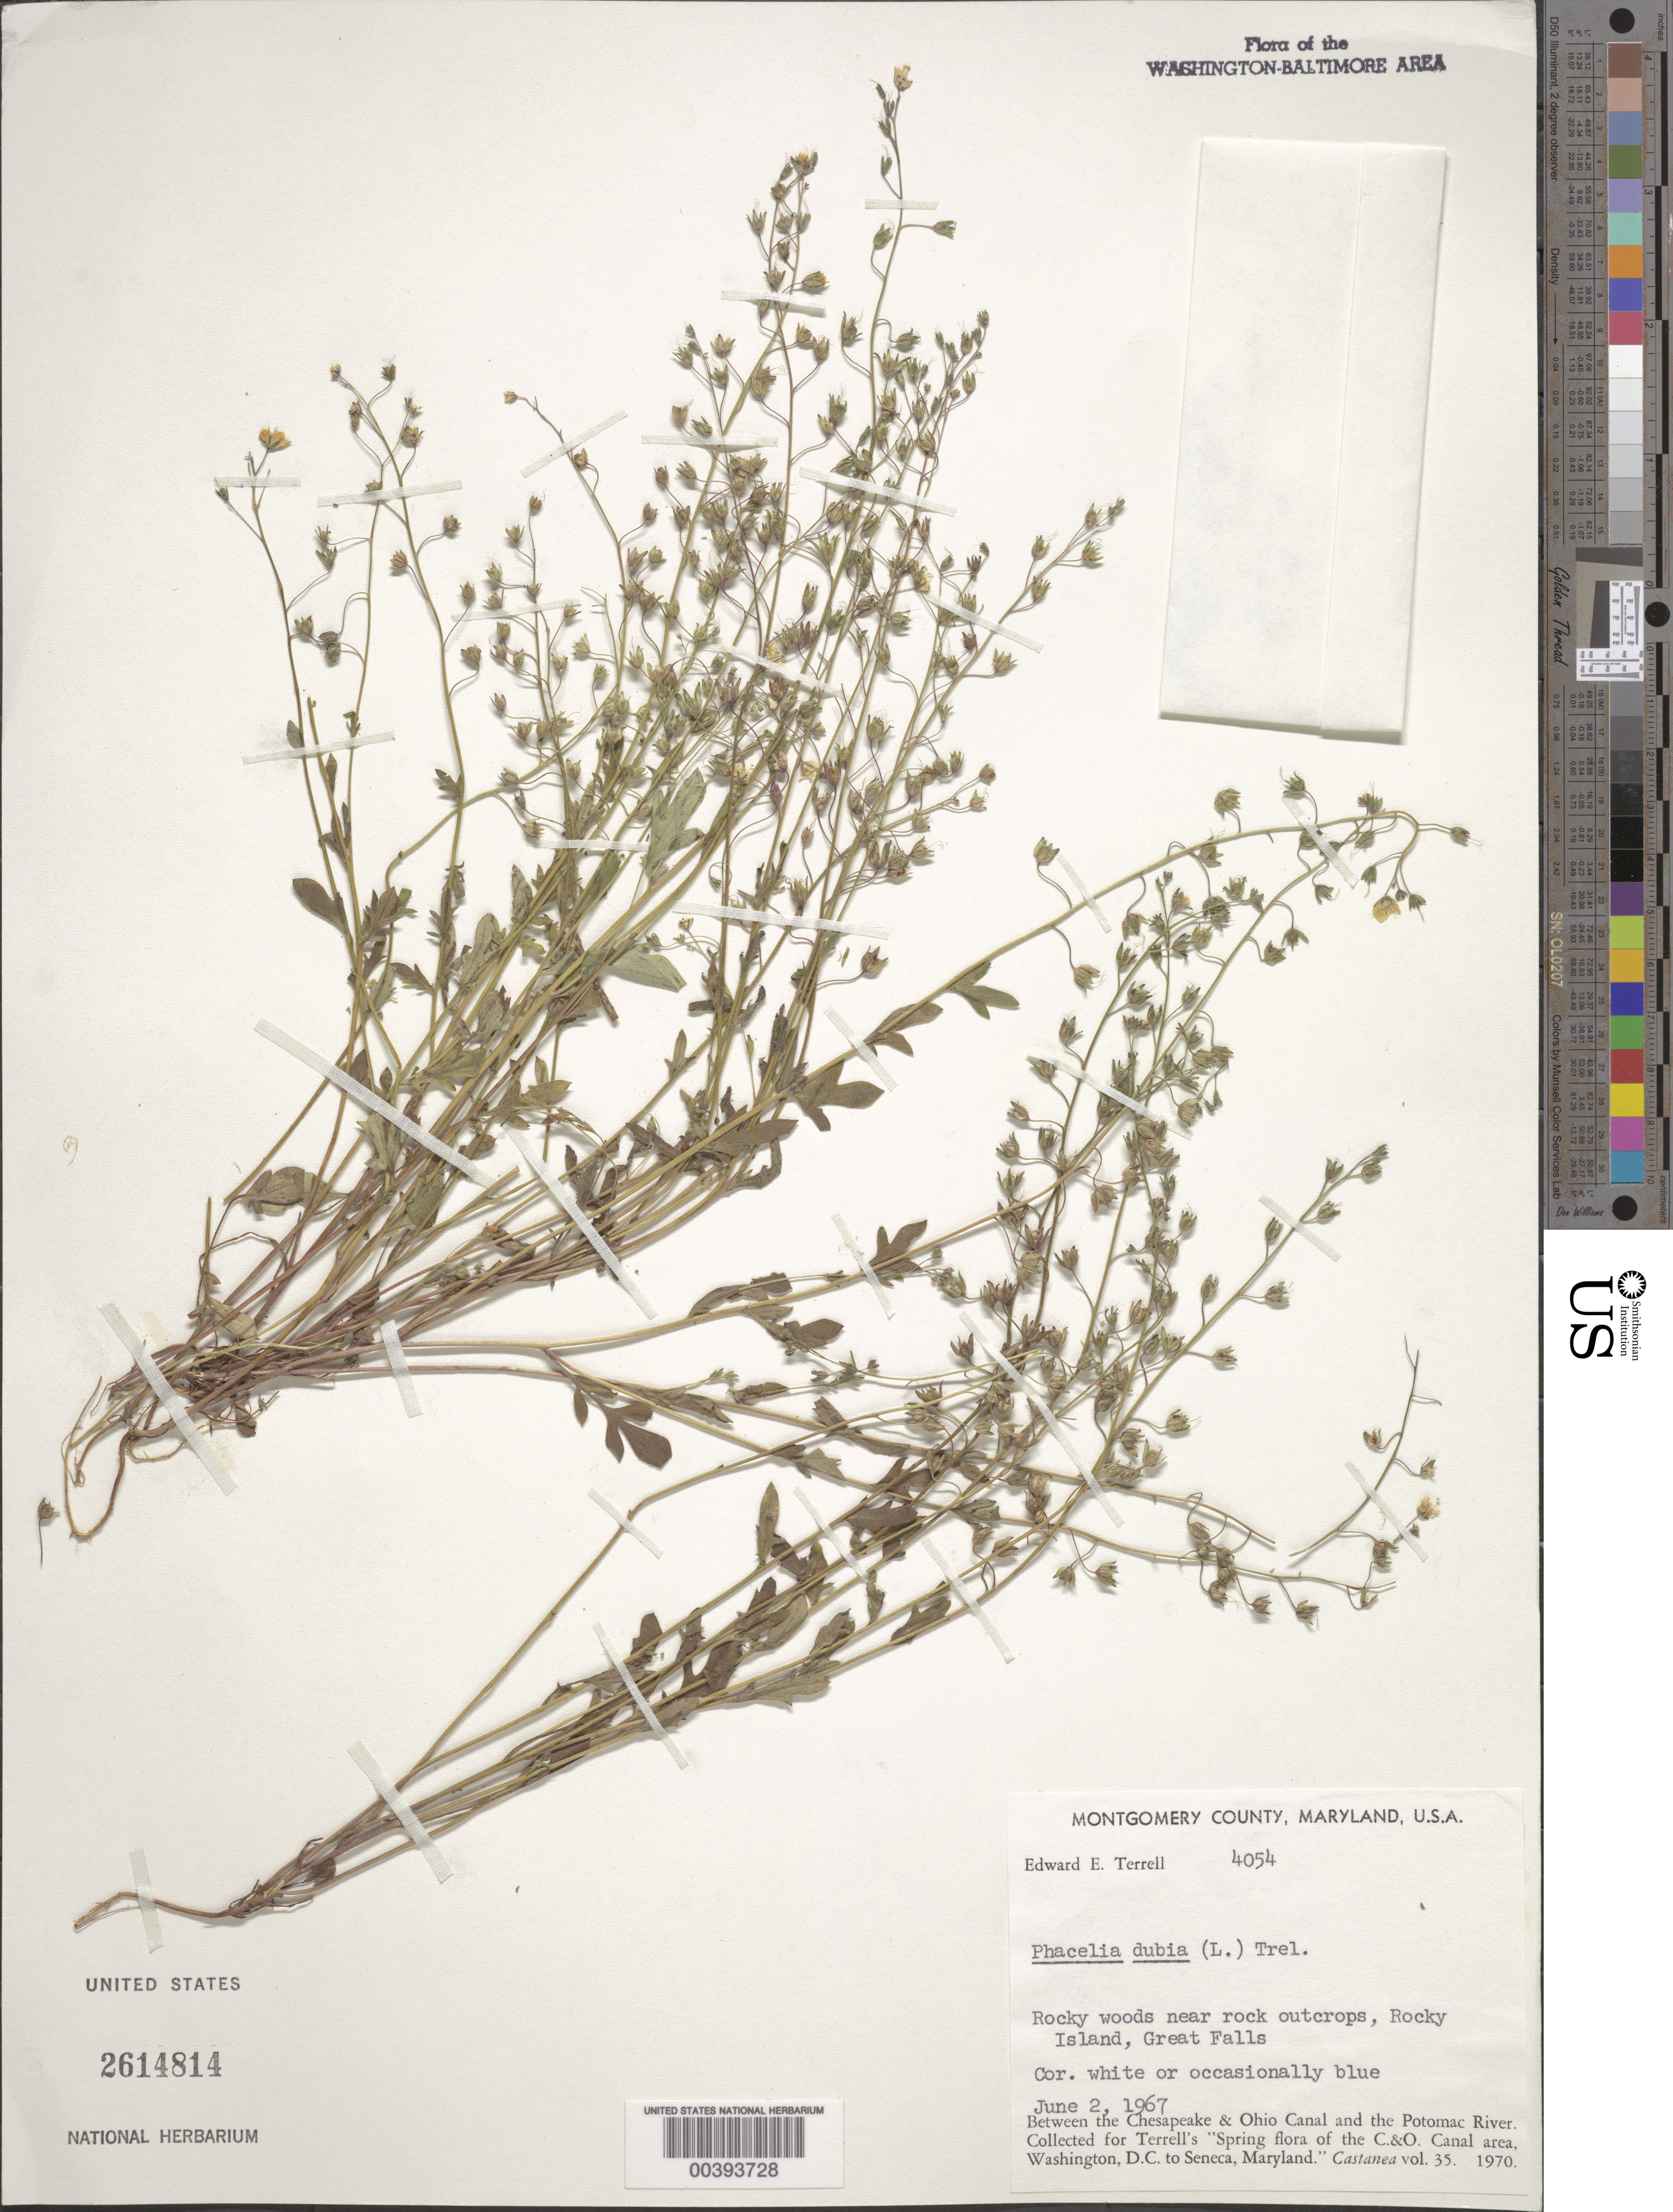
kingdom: Plantae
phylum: Tracheophyta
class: Magnoliopsida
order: Boraginales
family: Hydrophyllaceae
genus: Phacelia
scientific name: Phacelia dubia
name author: (L.) Trel.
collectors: E. E. Terrell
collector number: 4054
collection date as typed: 02 Jun 1967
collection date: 1967-06-02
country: United States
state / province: Maryland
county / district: Montgomery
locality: Rocky Island, Great Falls C. & O. Canal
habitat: Rocky woods near rock outcrops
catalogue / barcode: US 2614814